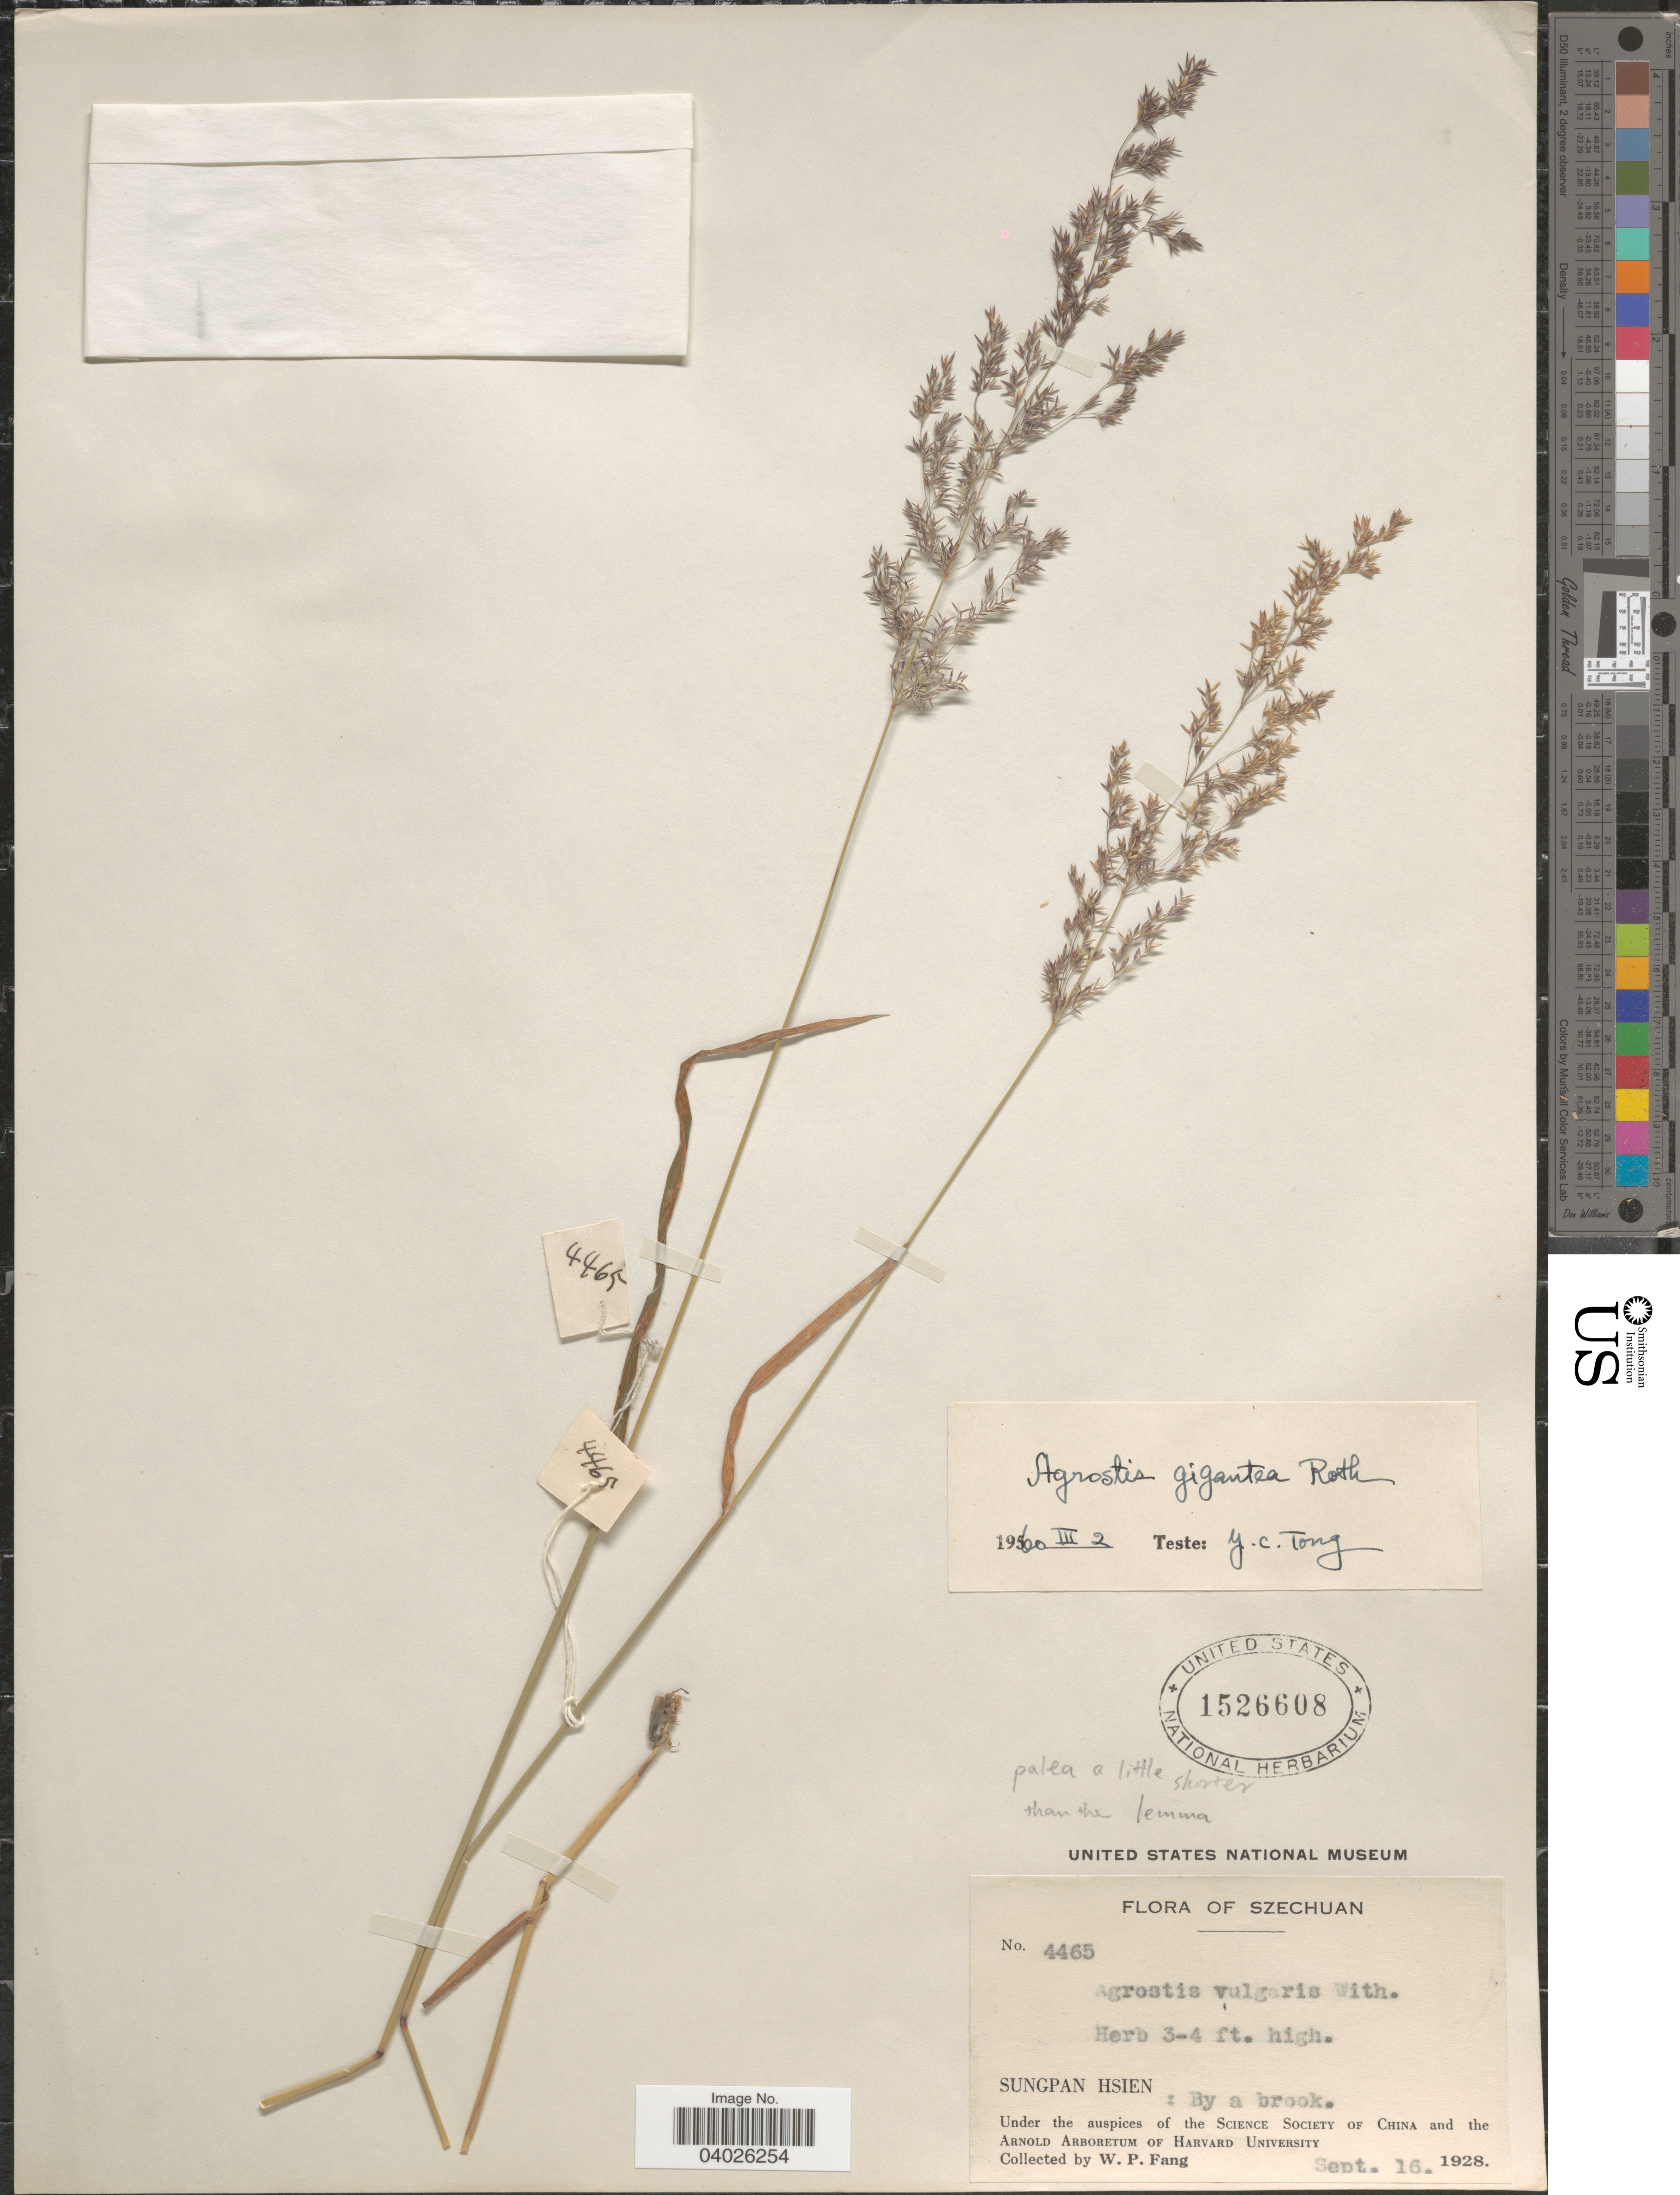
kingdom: Plantae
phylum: Tracheophyta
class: Liliopsida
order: Poales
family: Poaceae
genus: Agrostis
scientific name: Agrostis gigantea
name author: Roth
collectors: W. P. Fang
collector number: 4465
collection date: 1928-09-16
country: China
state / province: Sichuan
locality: Szechuan. Sungpan Hsien.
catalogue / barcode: US 1526608